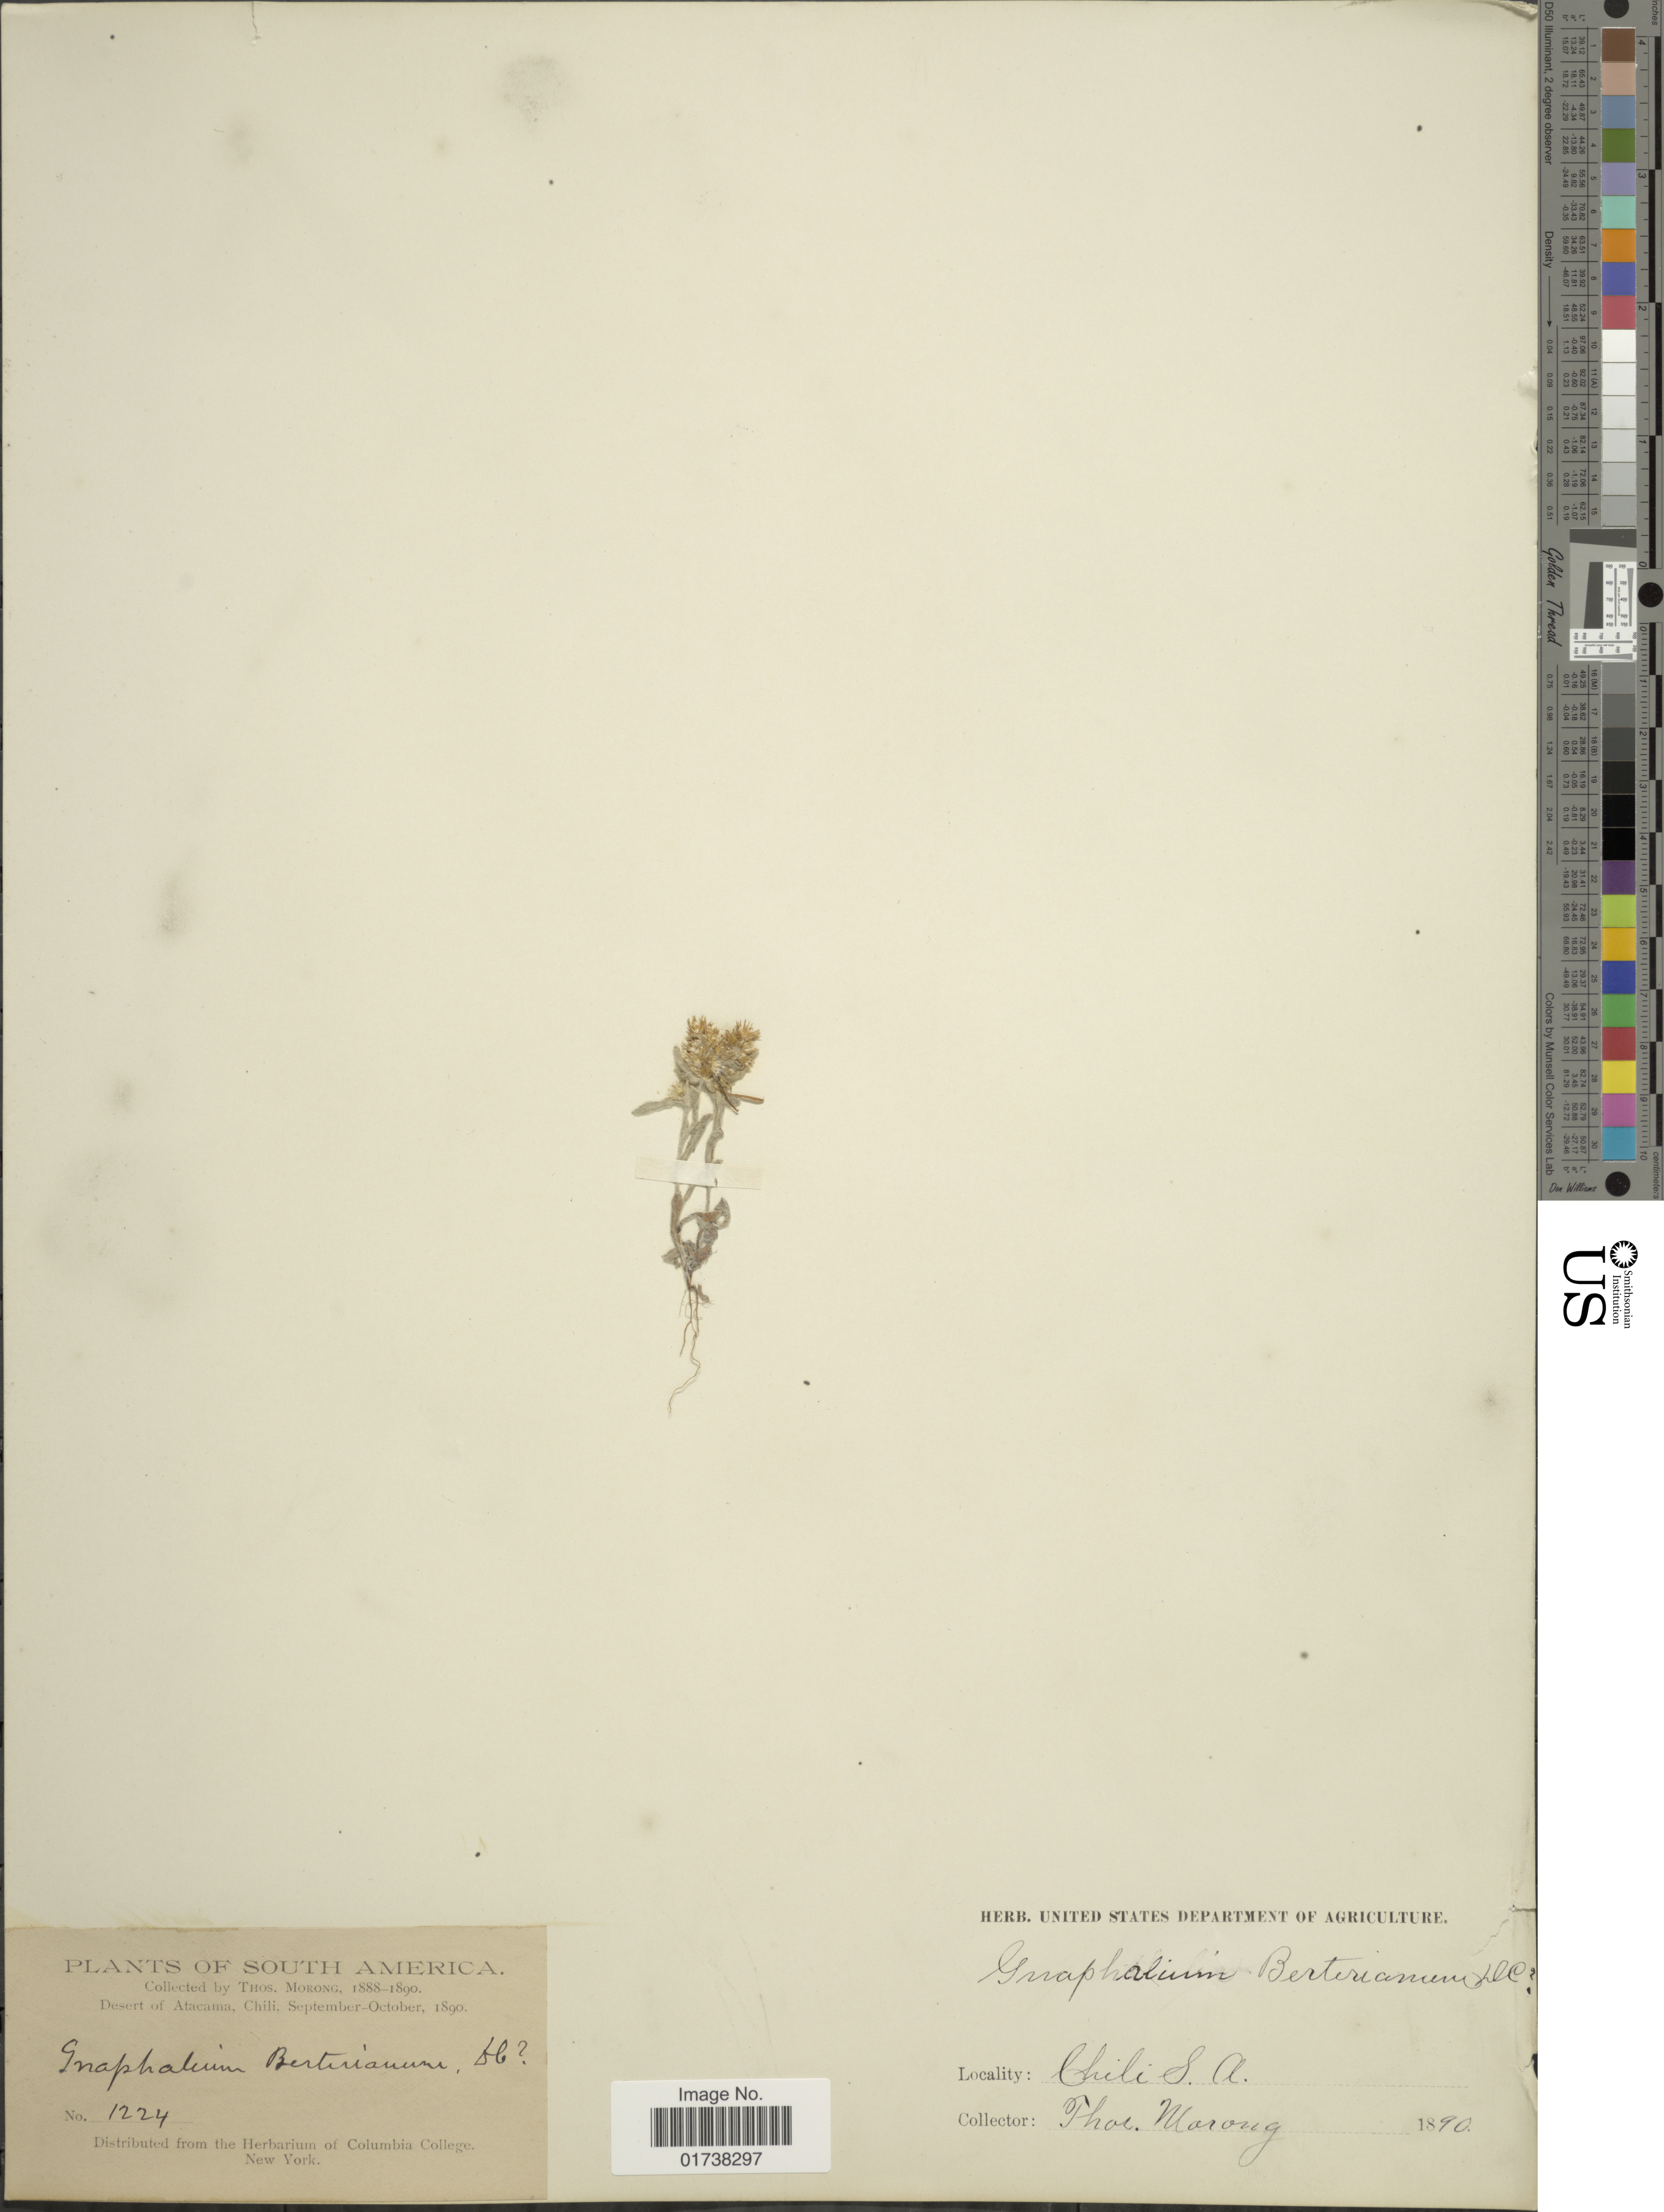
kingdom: Plantae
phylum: Tracheophyta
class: Magnoliopsida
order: Asterales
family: Asteraceae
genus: Gamochaeta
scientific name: Gamochaeta berteroana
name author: (DC.) Cabrera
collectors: ex herb. T. Morong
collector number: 1224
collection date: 1890-09/1890-10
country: Chile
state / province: Atacama (III)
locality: Desert of Atacama